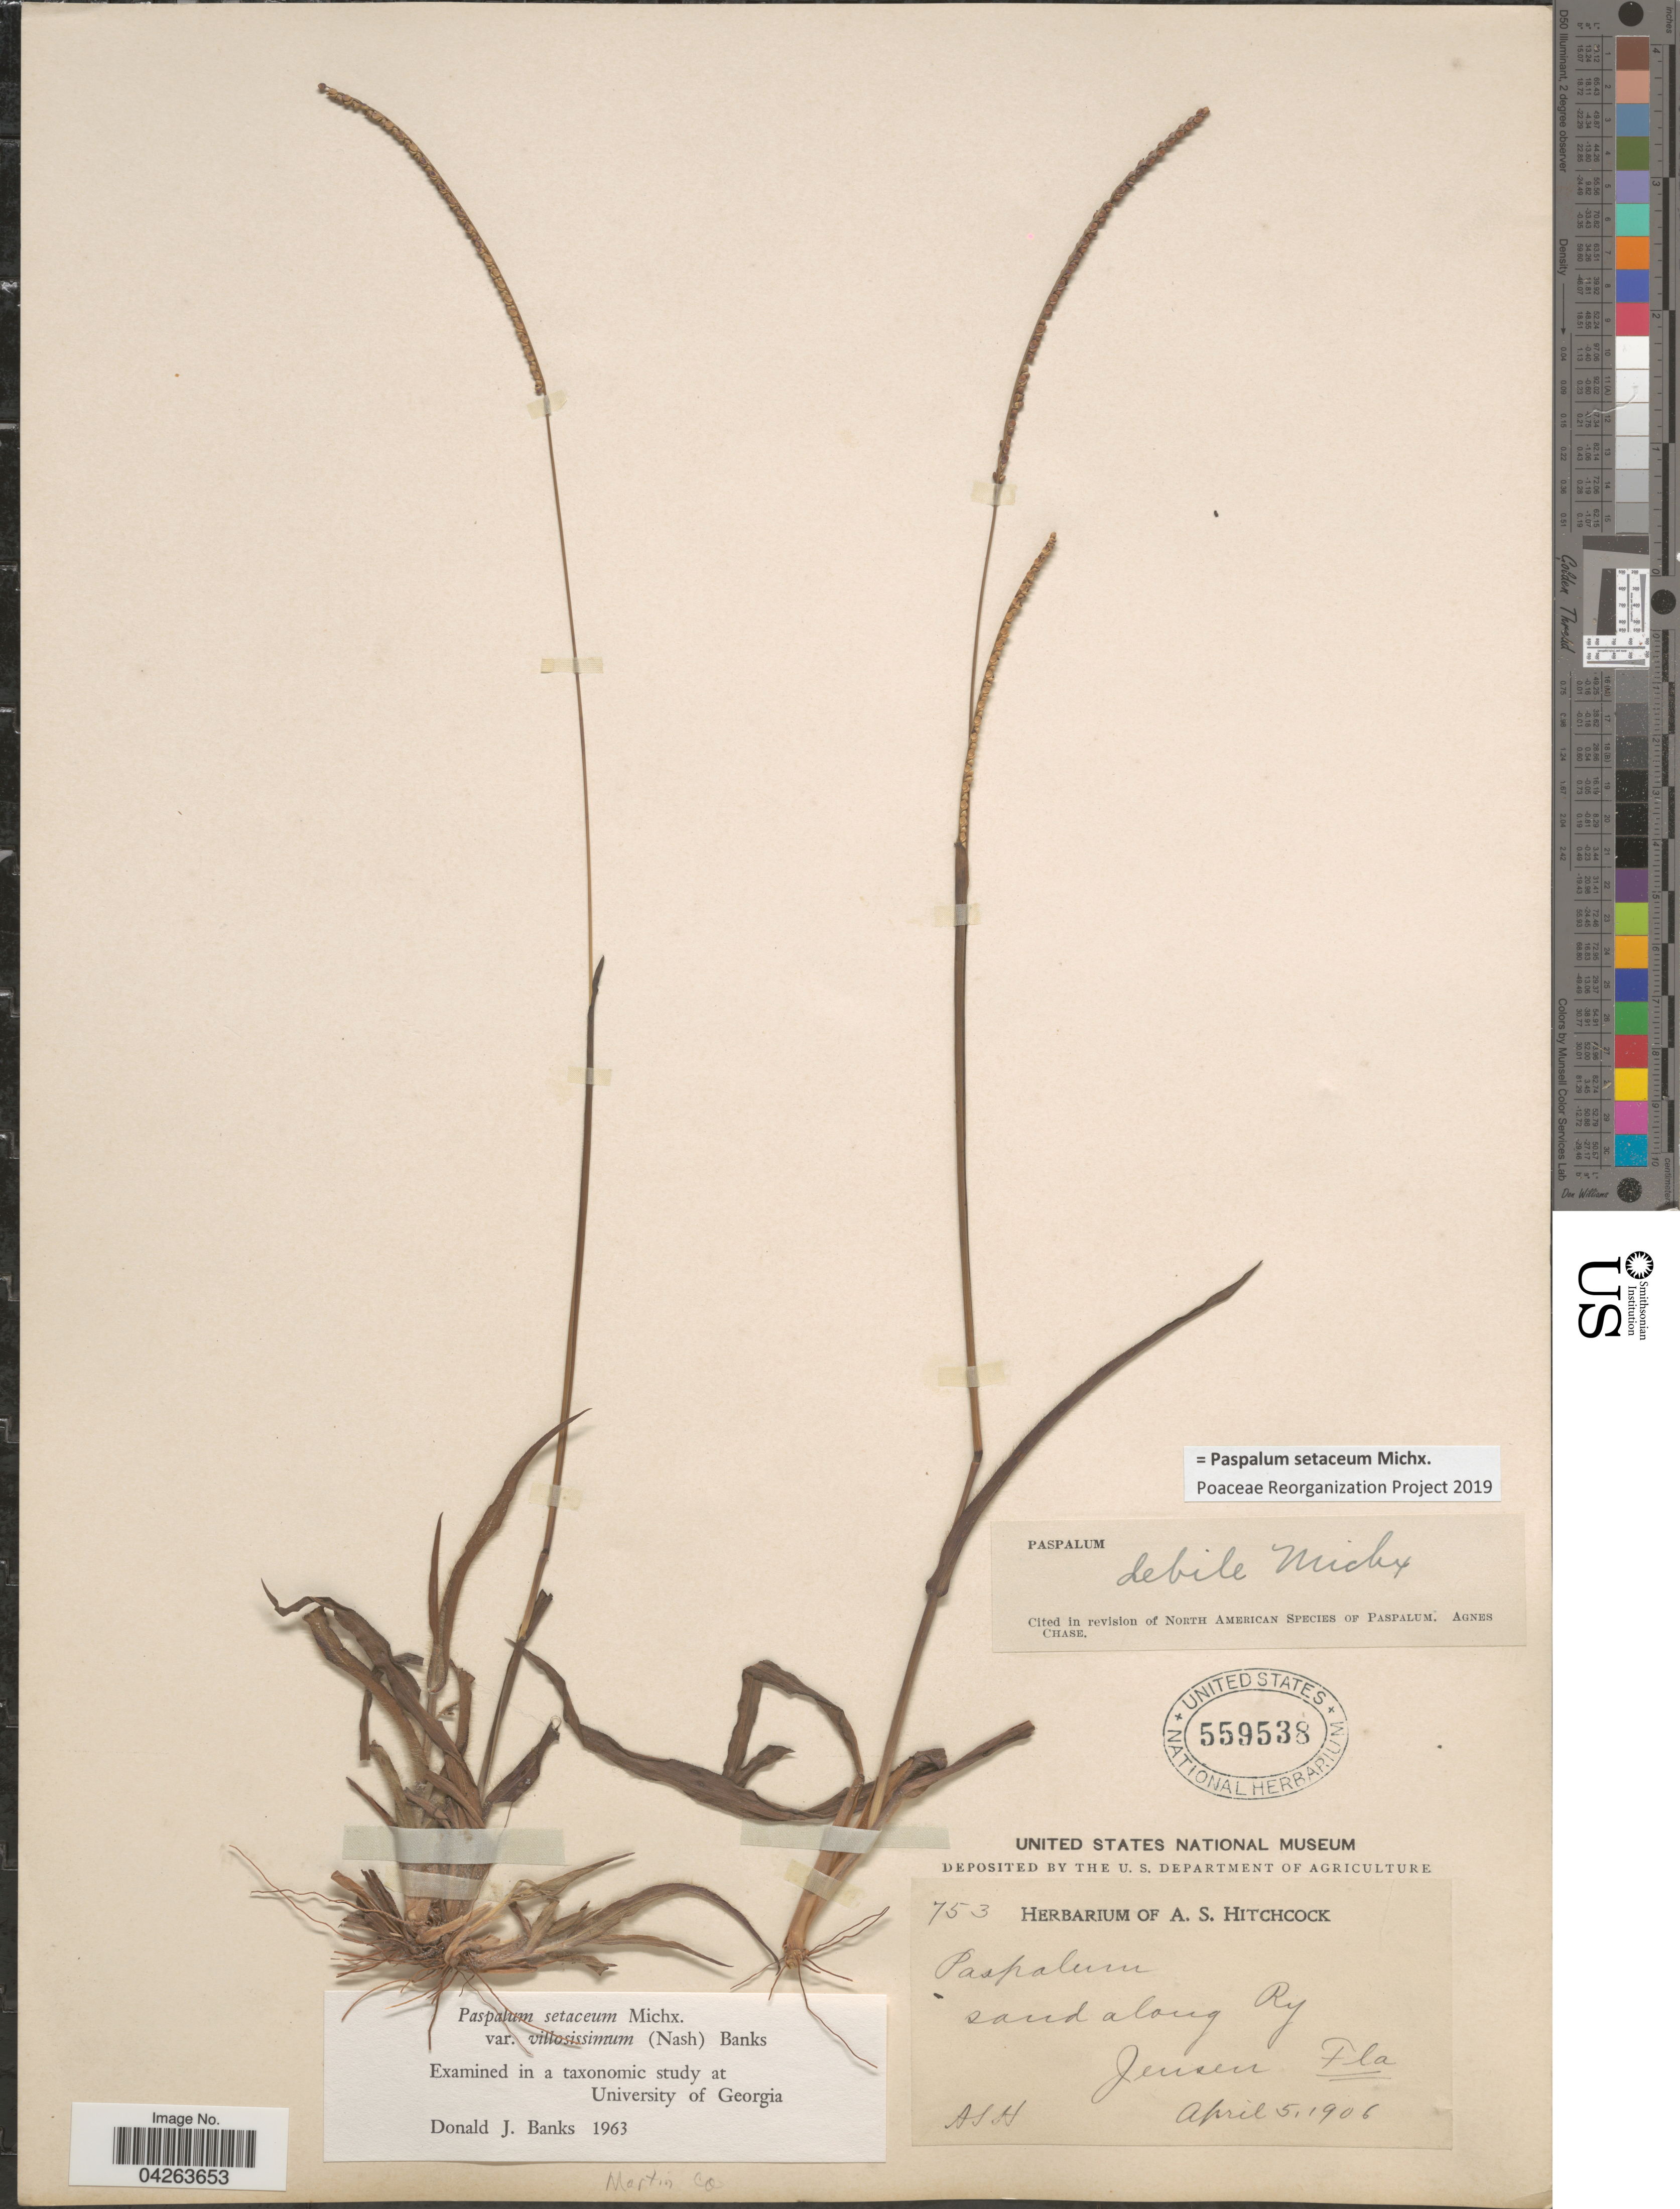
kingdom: Plantae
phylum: Tracheophyta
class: Liliopsida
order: Poales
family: Poaceae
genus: Paspalum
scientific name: Paspalum setaceum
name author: Michx.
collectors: A. S. Hitchcock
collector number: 753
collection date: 1906-04-05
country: United States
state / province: Florida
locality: Sand along Ry. Jensen. Martin Co.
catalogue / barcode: US 559538